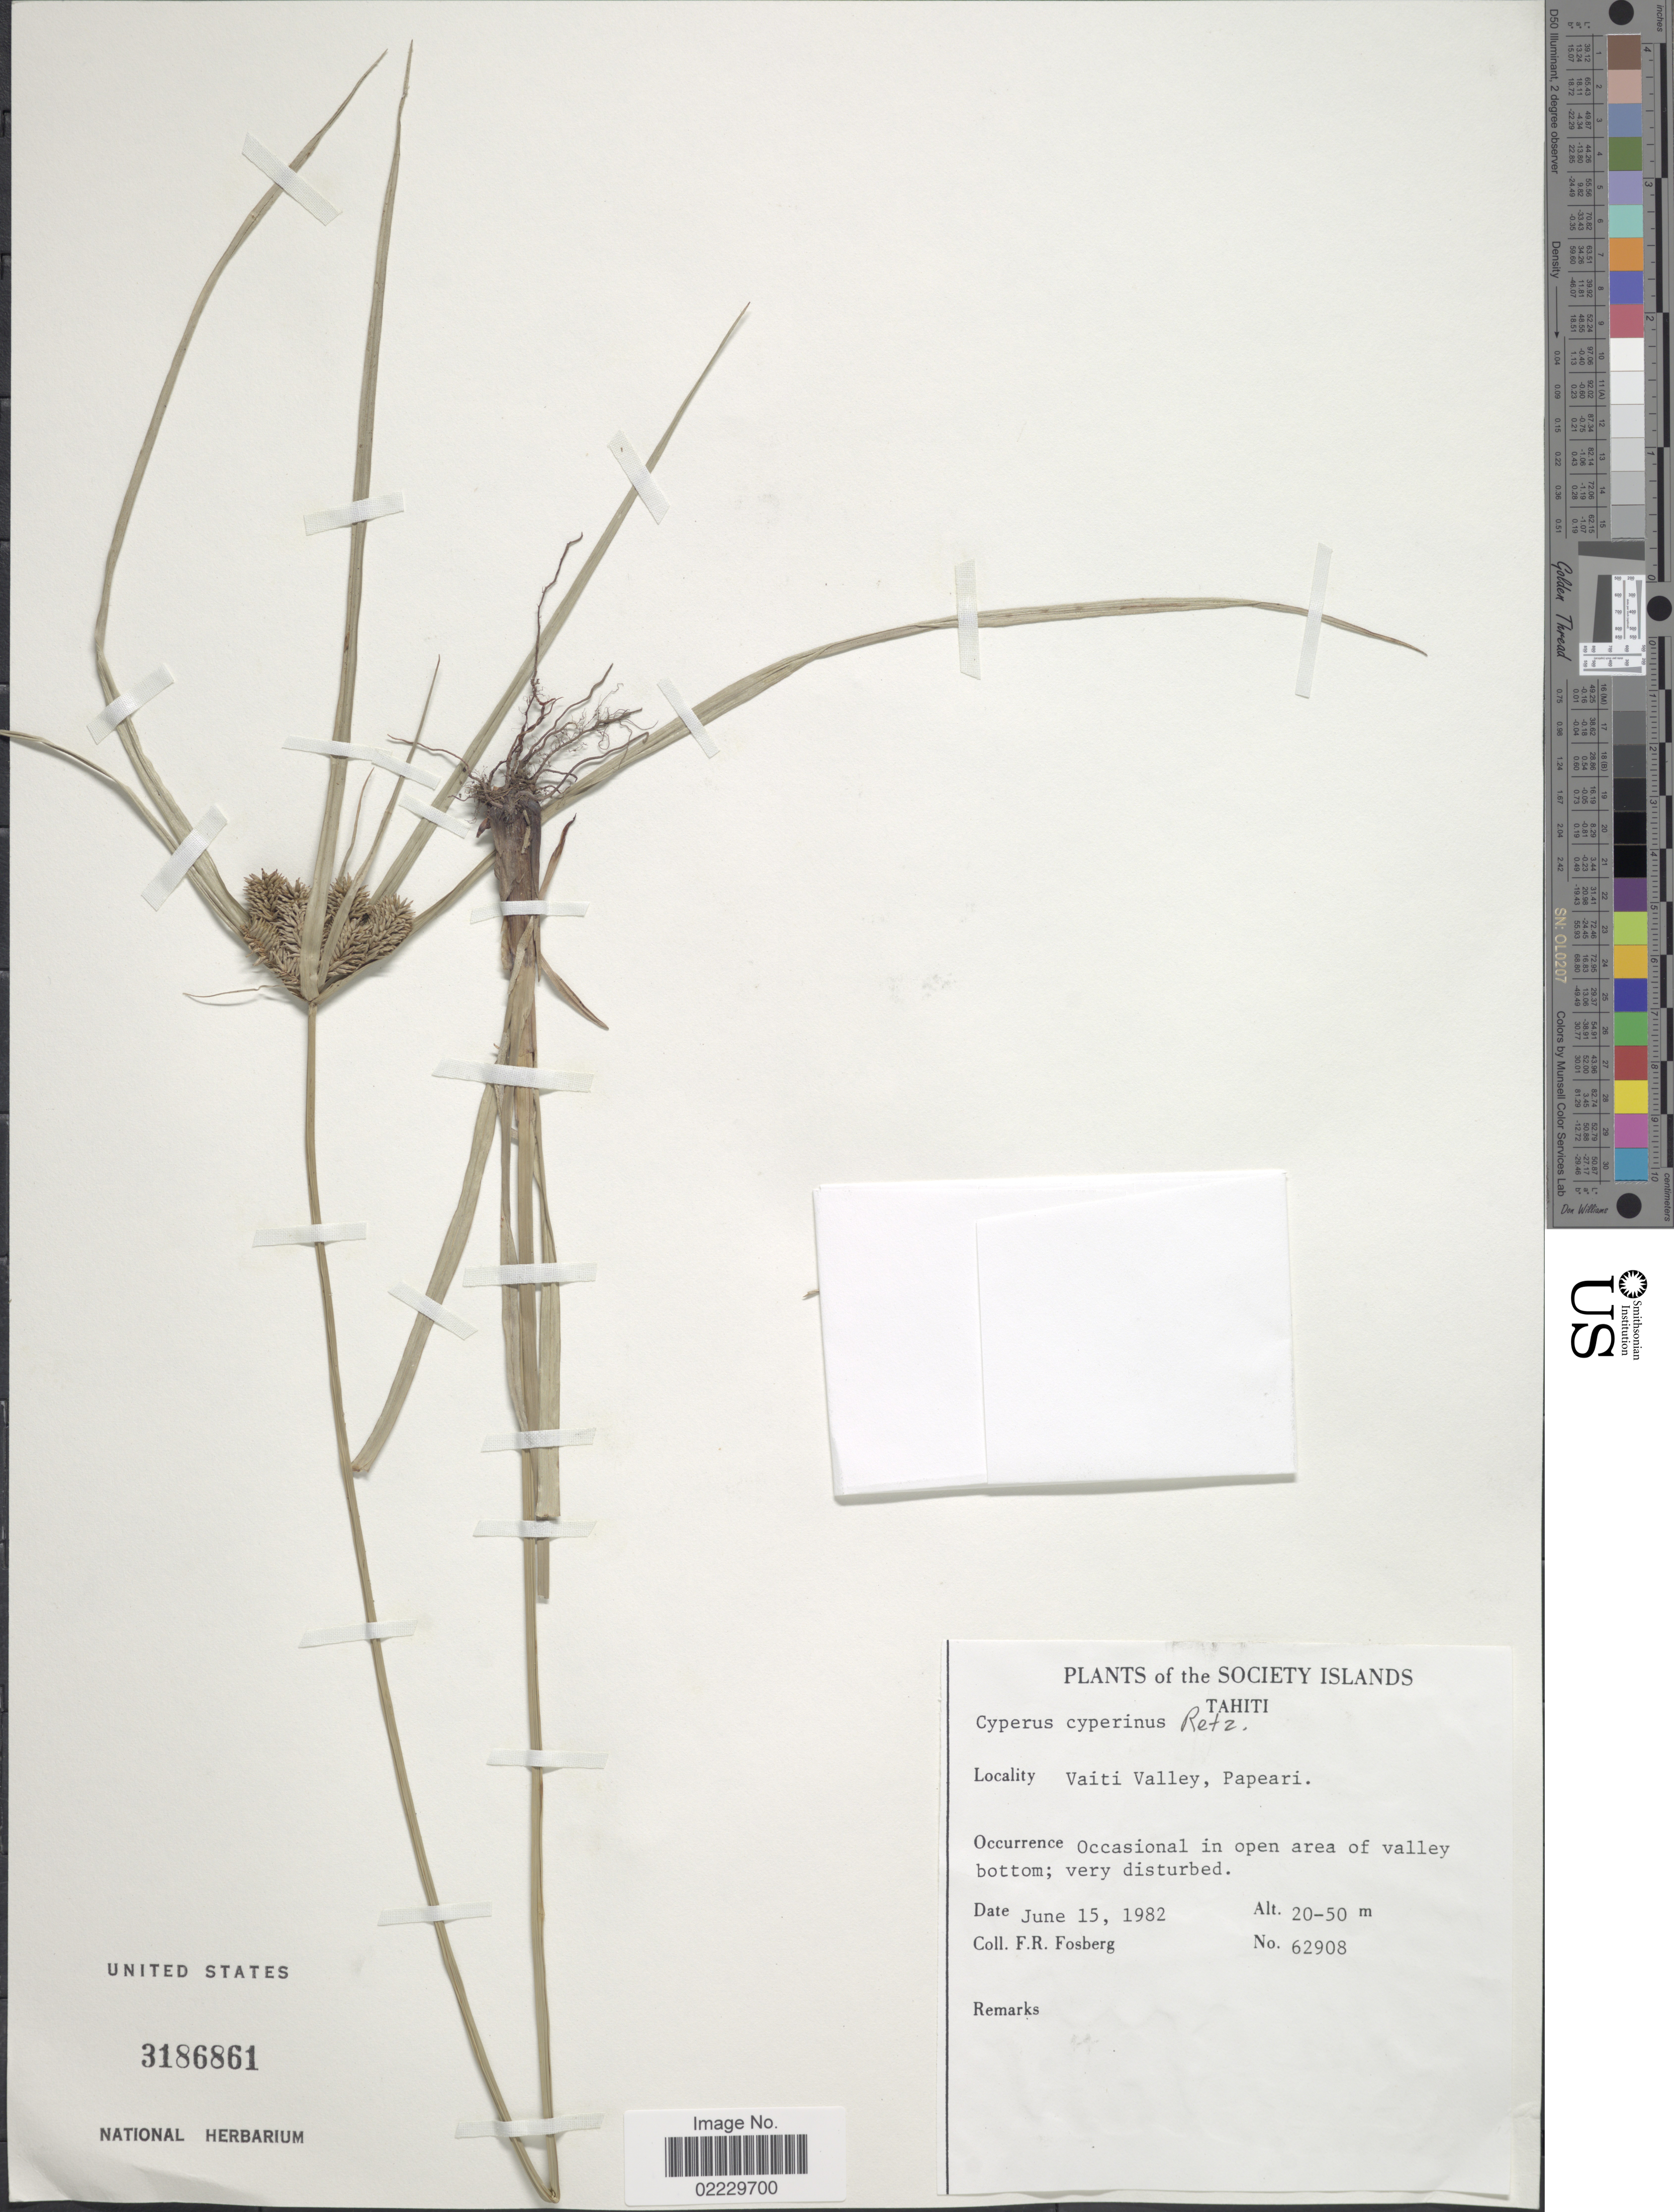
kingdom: Plantae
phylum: Tracheophyta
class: Liliopsida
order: Poales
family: Cyperaceae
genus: Cyperus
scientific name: Cyperus cyperinus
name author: (Retz.) Valck. Sur.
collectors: F. R. Fosberg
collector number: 62908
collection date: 1982-06-15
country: French Polynesia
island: Tahiti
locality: Society Islands, Tahiti. Vaiti Valley, Papeari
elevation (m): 20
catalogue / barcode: US 3186861